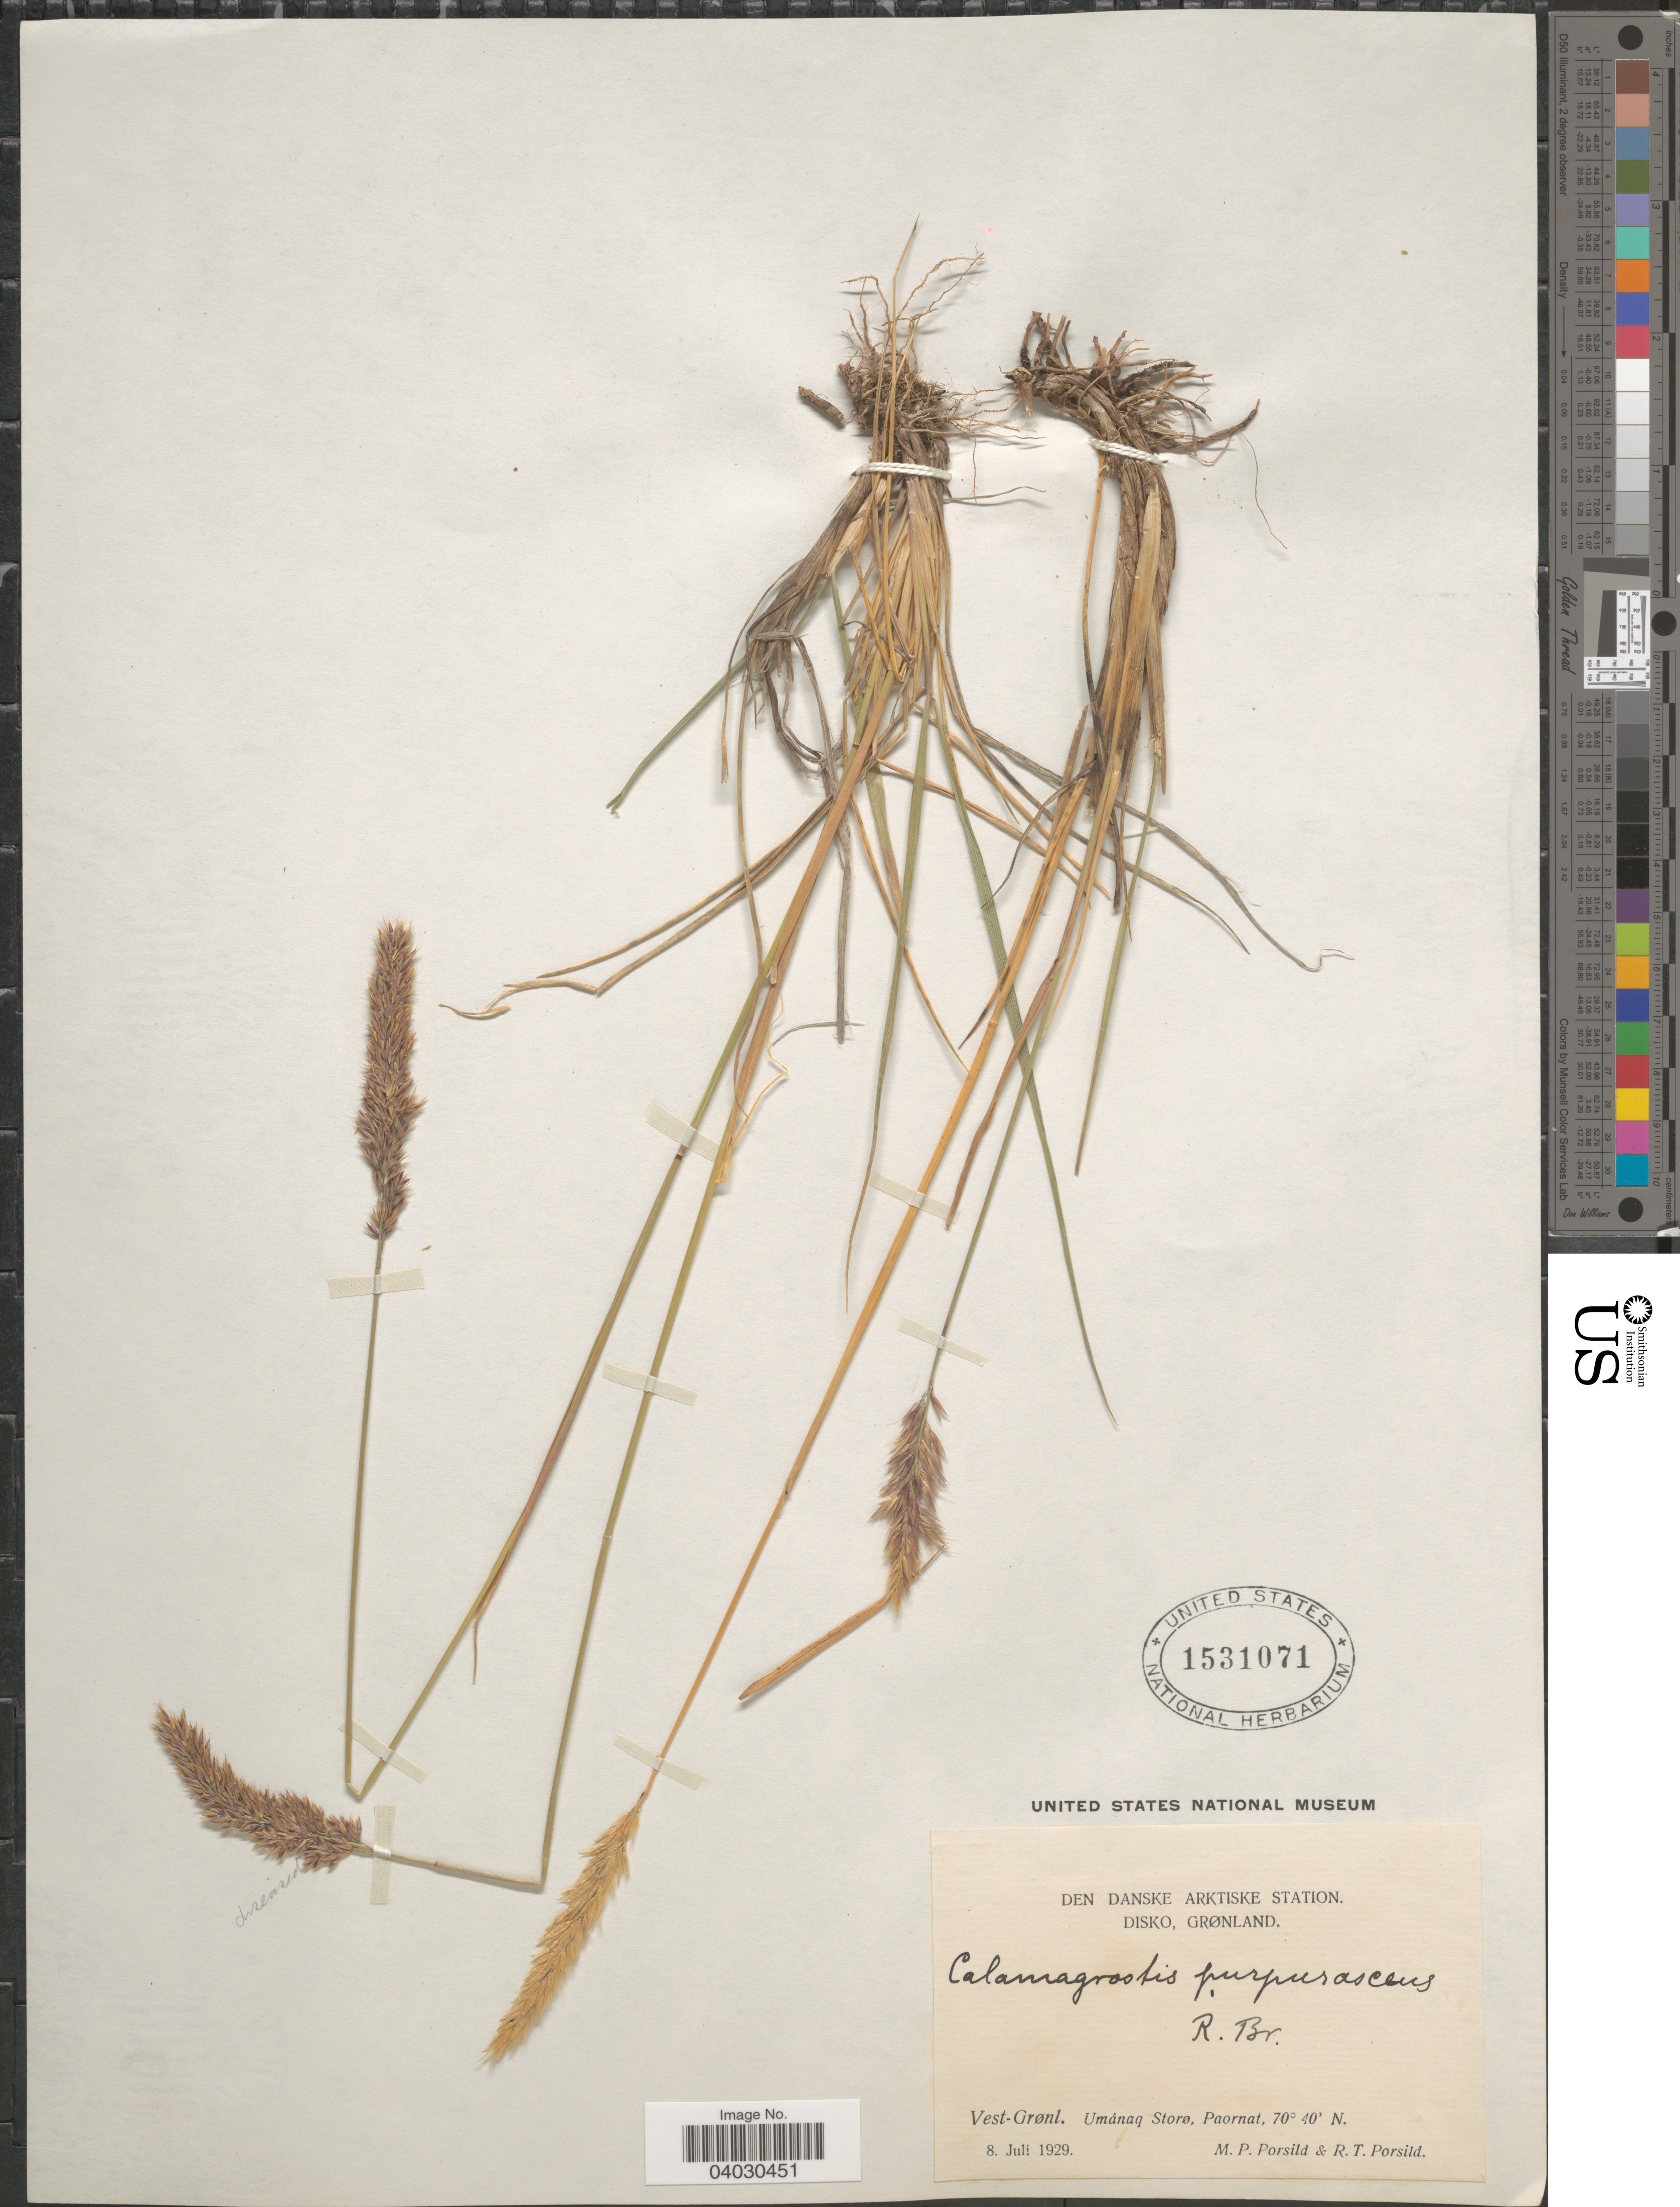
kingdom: Plantae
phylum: Tracheophyta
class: Liliopsida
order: Poales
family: Poaceae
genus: Calamagrostis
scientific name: Calamagrostis purpurascens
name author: R. Br.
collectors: M. P. Porsild & R. T. Porsild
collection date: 1929-07-08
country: Greenland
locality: Den Danske Arktiske Station. Disko, Grønland. Vest-Grønl. Umánaq Storø, Paornat.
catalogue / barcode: US 1531071